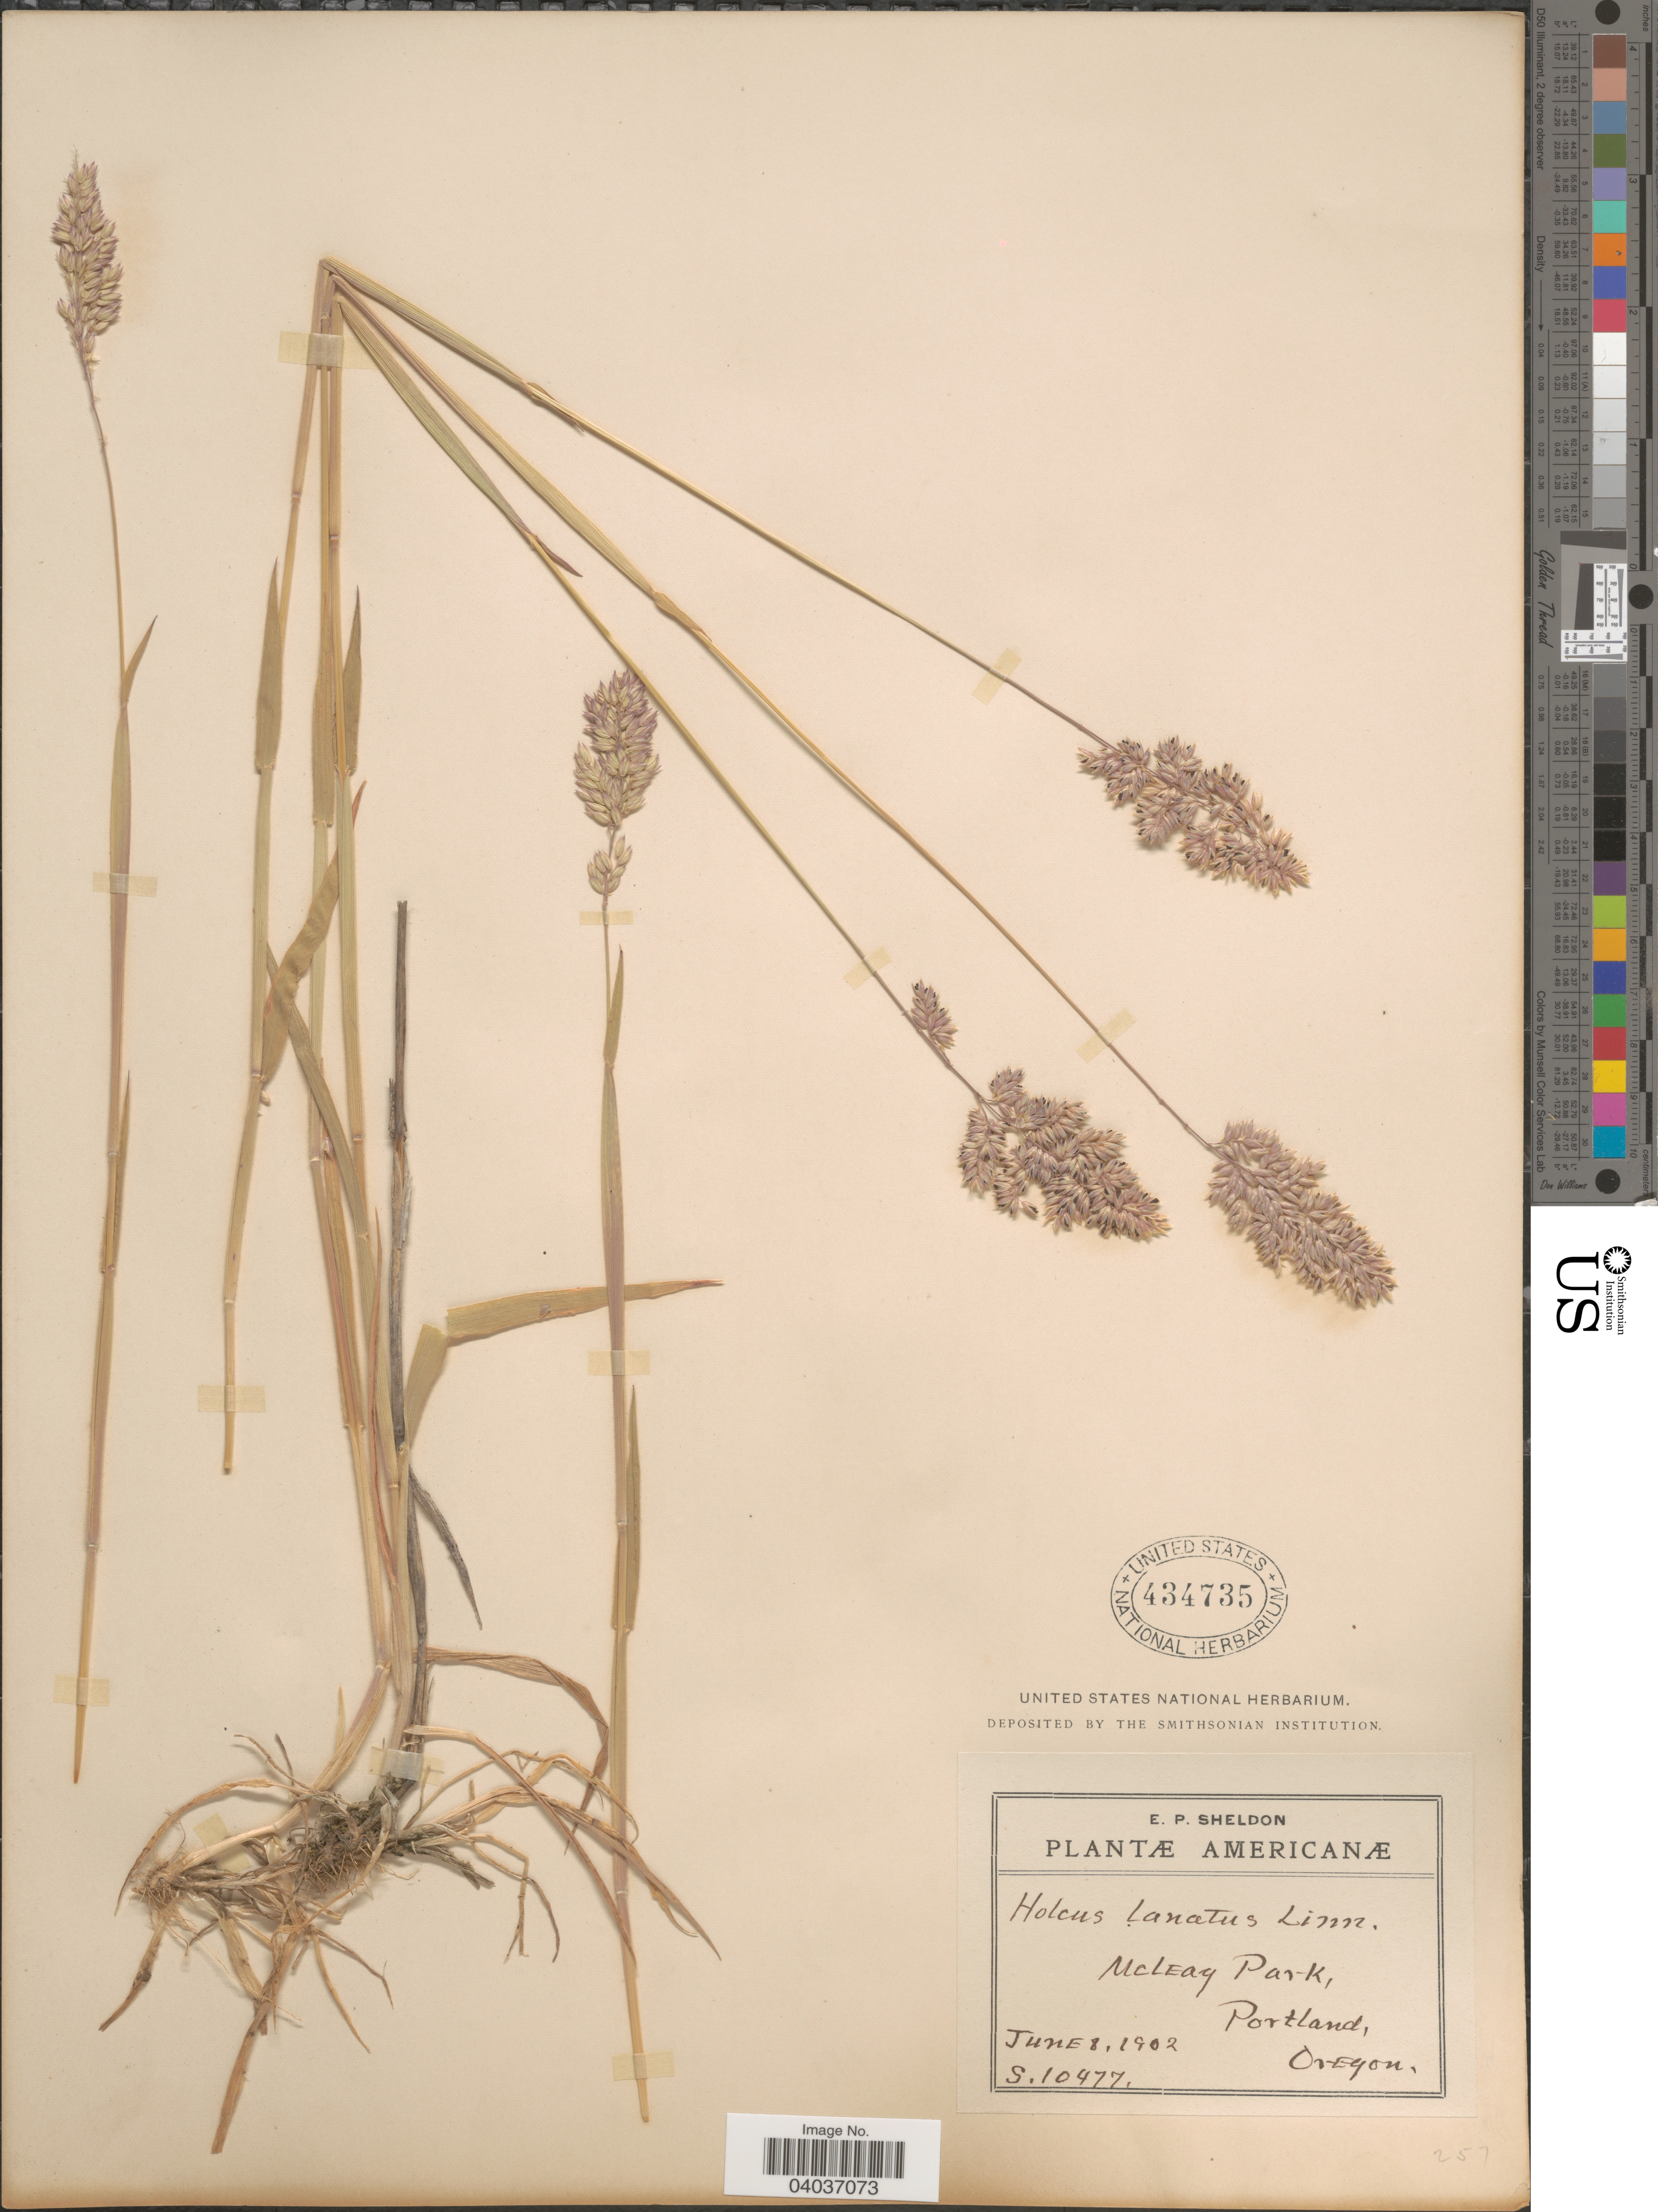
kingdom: Plantae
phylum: Tracheophyta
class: Liliopsida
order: Poales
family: Poaceae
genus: Holcus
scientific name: Holcus lanatus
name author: L.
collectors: E. P. Sheldon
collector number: S 10477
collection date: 1902-06-08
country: United States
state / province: Oregon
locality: Americanæ. McLeay Park, Portland.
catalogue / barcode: US 434735